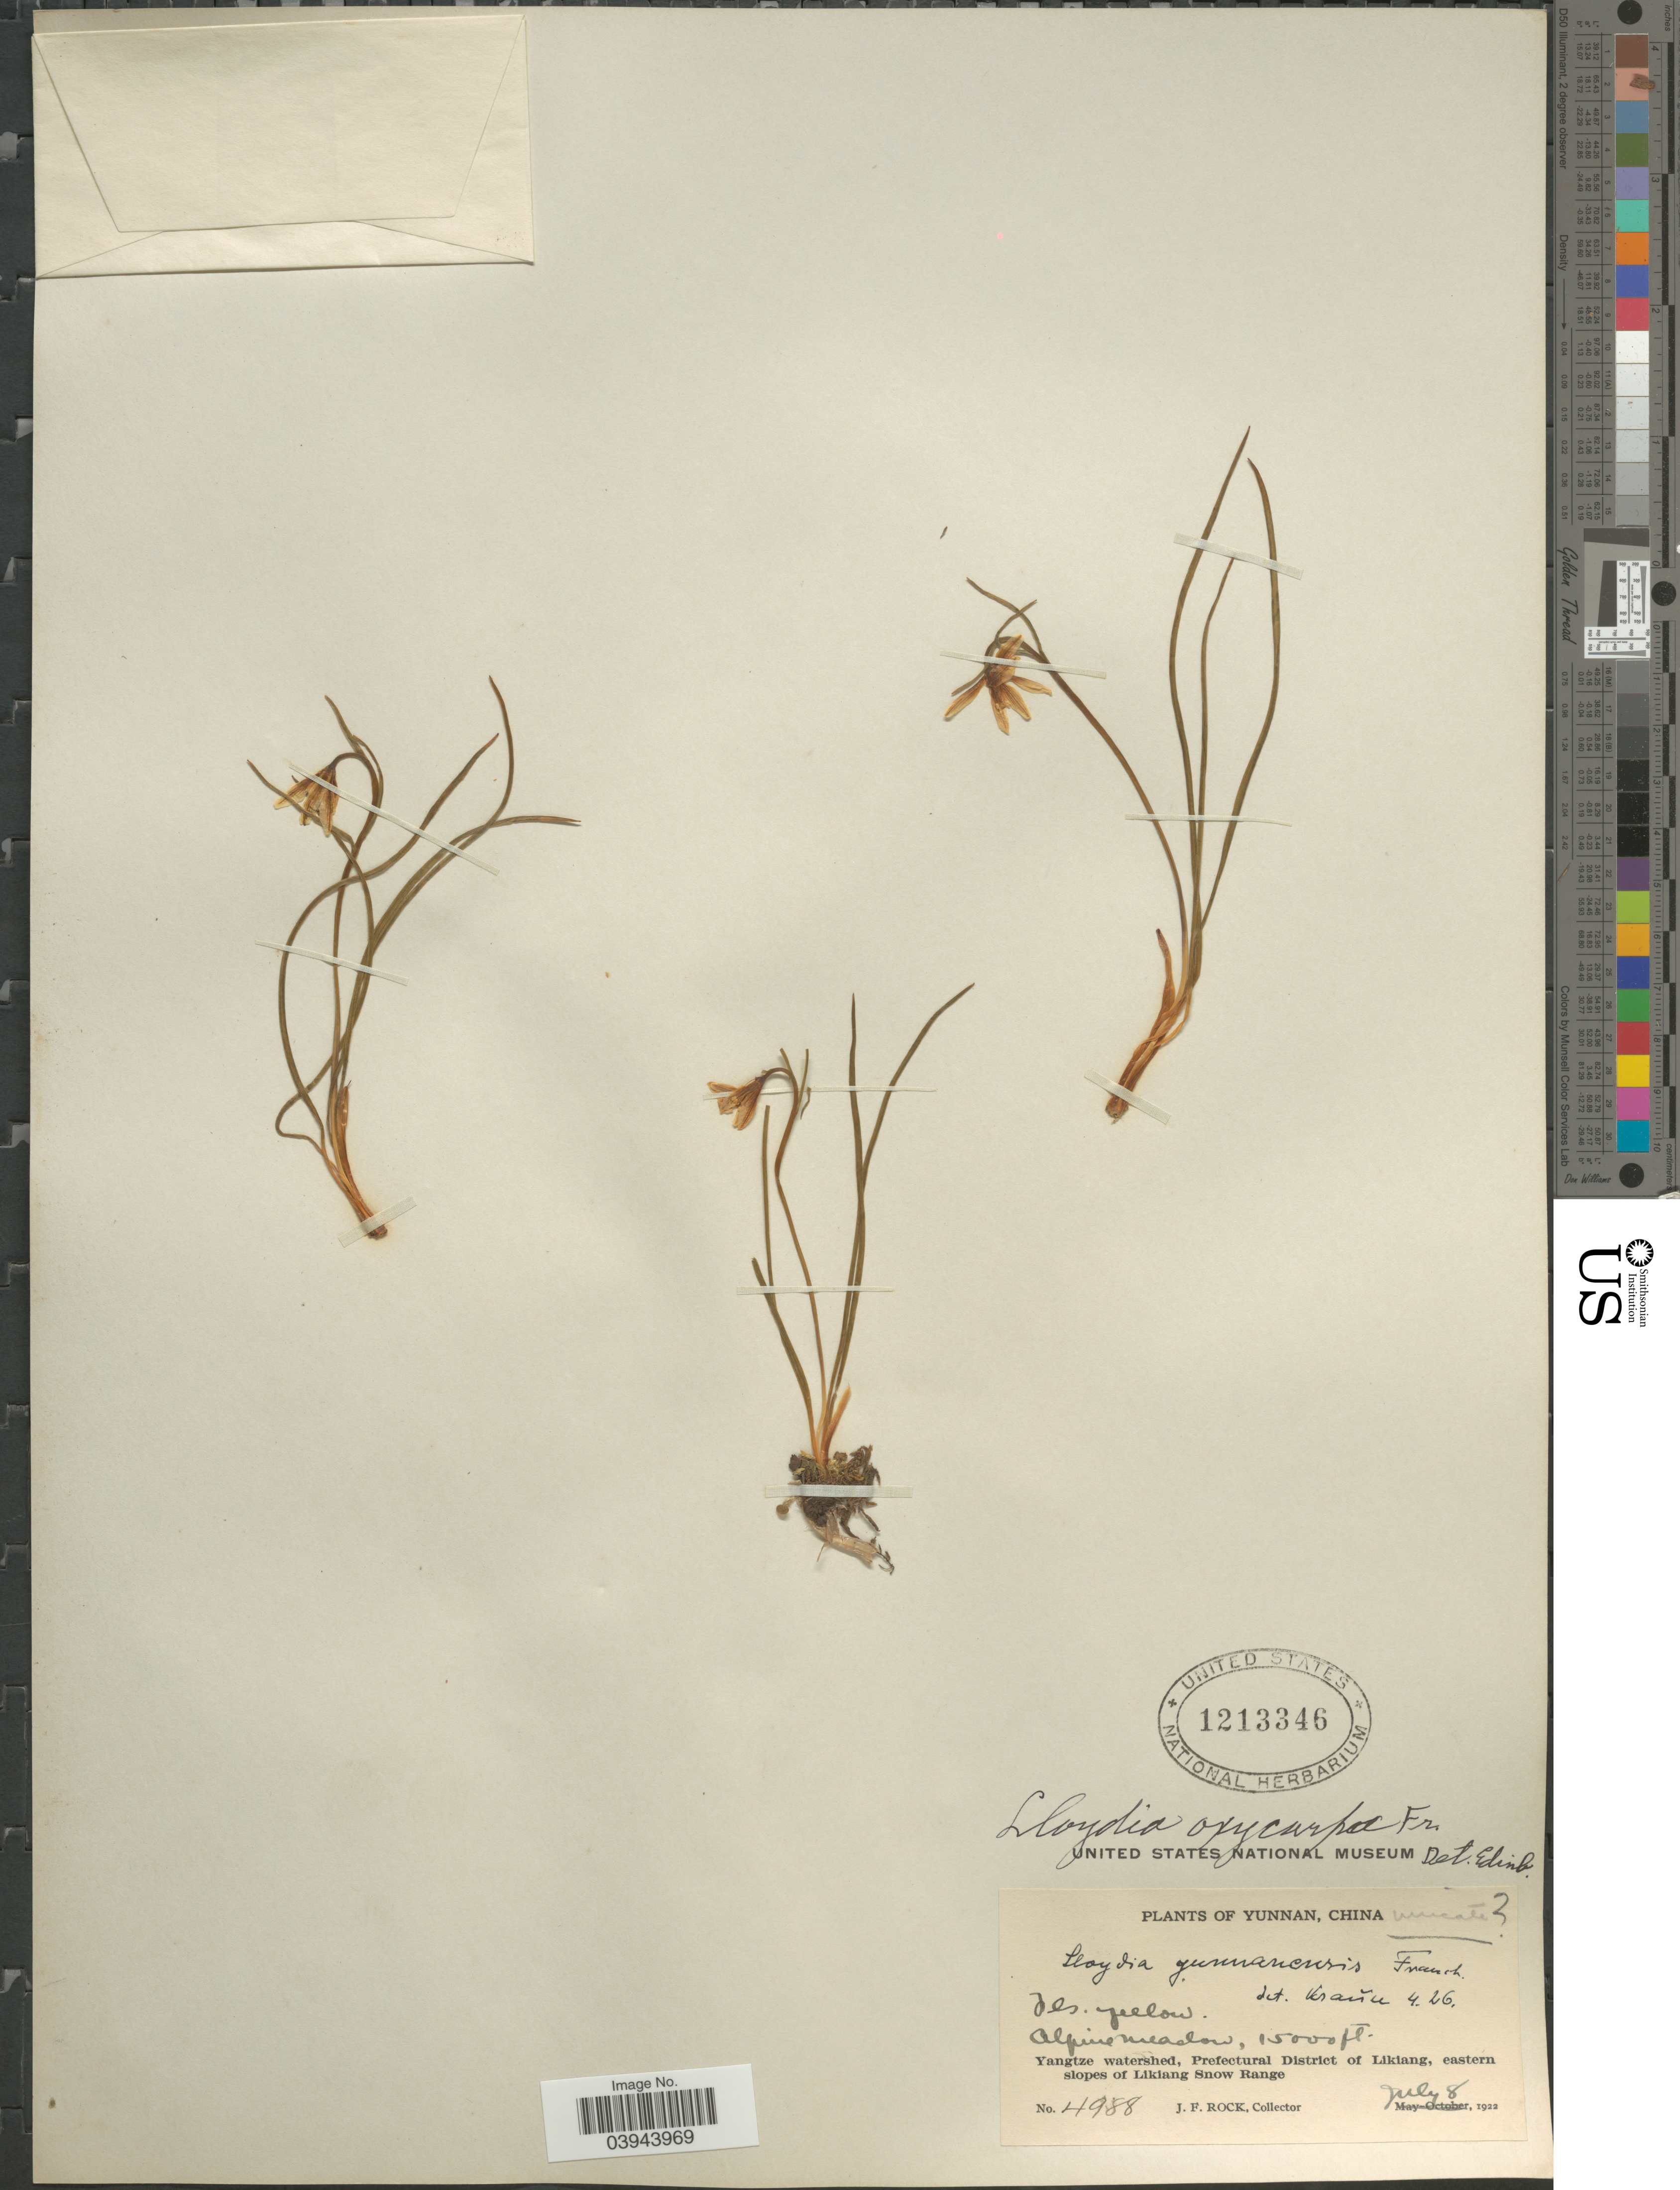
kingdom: Plantae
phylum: Tracheophyta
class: Liliopsida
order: Liliales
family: Liliaceae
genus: Lloydia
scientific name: Lloydia oxycarpa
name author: Franch.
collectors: J. Rock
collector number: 4988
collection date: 1922-07-08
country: China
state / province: Yunnan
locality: Yangtze watershed, Prefectural District of Likiang, eastern slopes of Likiang Snow Range.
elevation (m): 4572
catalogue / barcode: US 1213346